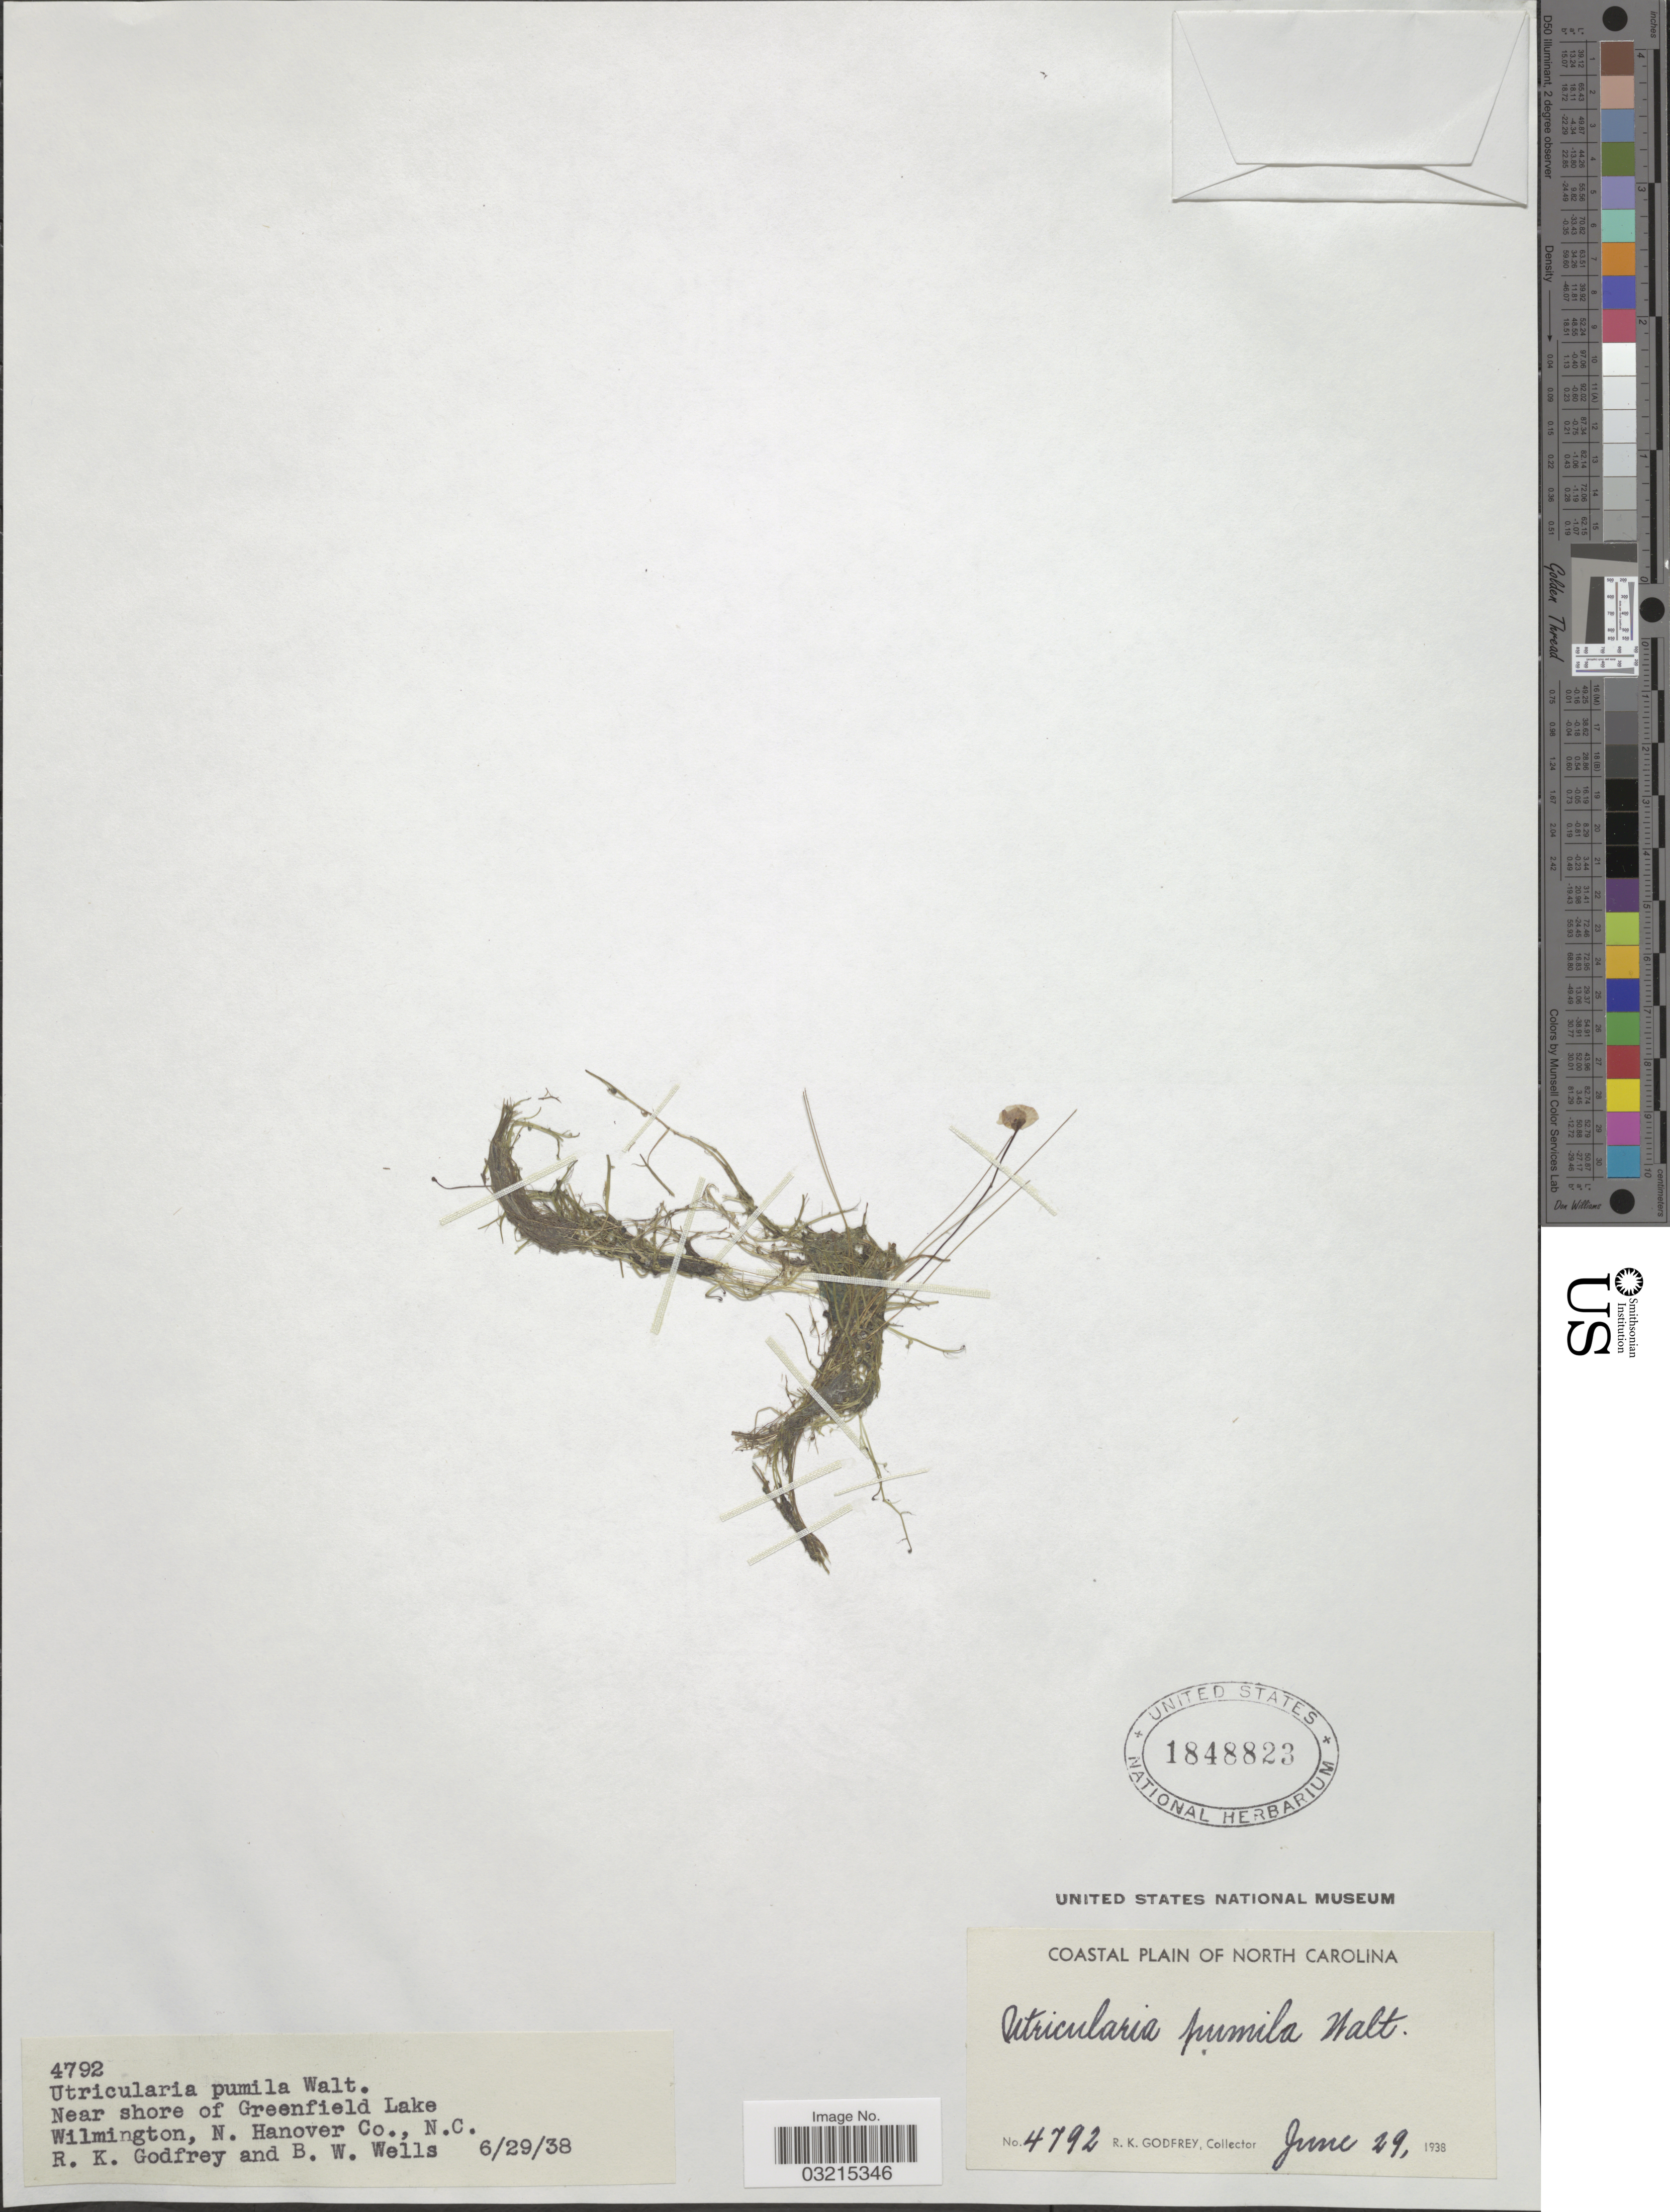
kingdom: Plantae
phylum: Tracheophyta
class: Magnoliopsida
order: Lamiales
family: Lentibulariaceae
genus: Utricularia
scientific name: Utricularia pumila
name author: Walter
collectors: R. K. Godfrey & B. Wells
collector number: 4792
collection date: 1938-06-29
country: United States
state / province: North Carolina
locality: Coastal plain of North Carolina. Near Shore of Greenfield Lake, Wilmington, N. Hanover Co.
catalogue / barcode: US 1848823